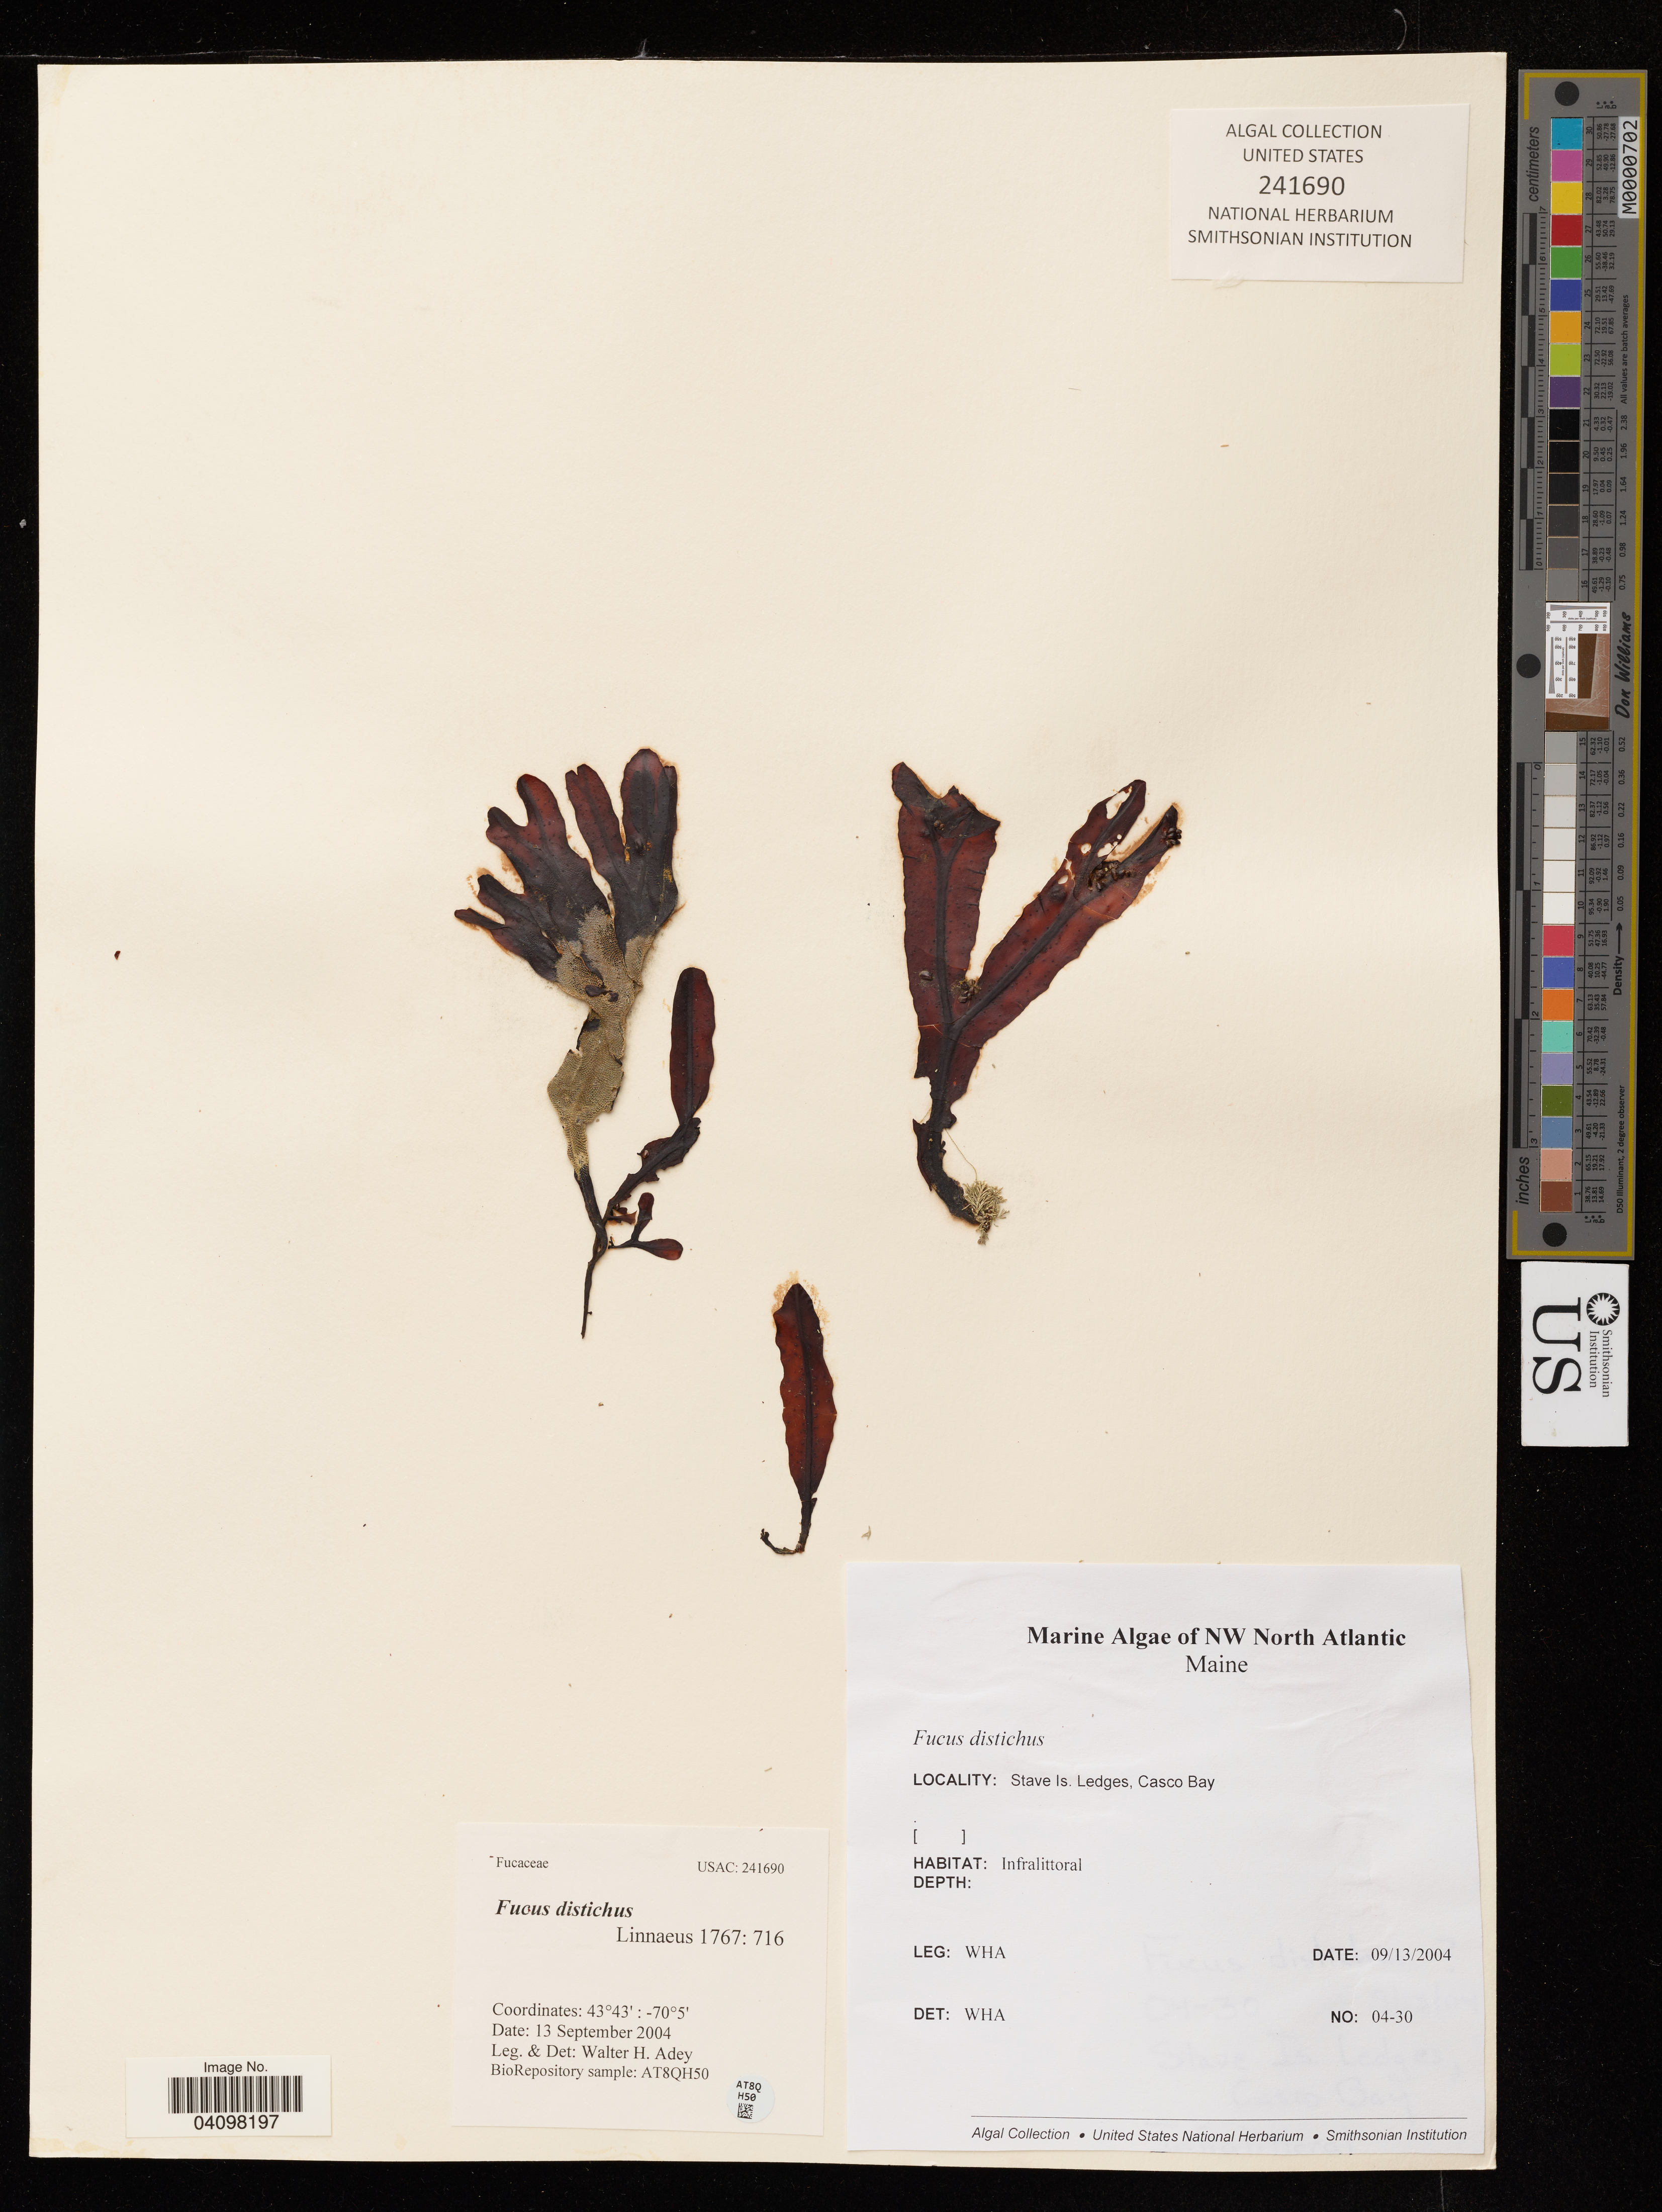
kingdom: Chromista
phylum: Ochrophyta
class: Phaeophyceae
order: Fucales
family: Fucaceae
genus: Fucus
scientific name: Fucus distichus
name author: L.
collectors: W. H. Adey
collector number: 04-30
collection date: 2004-09-13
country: United States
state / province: Maine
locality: Stave Is. Ledges, Casco Bay.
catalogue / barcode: US 241690